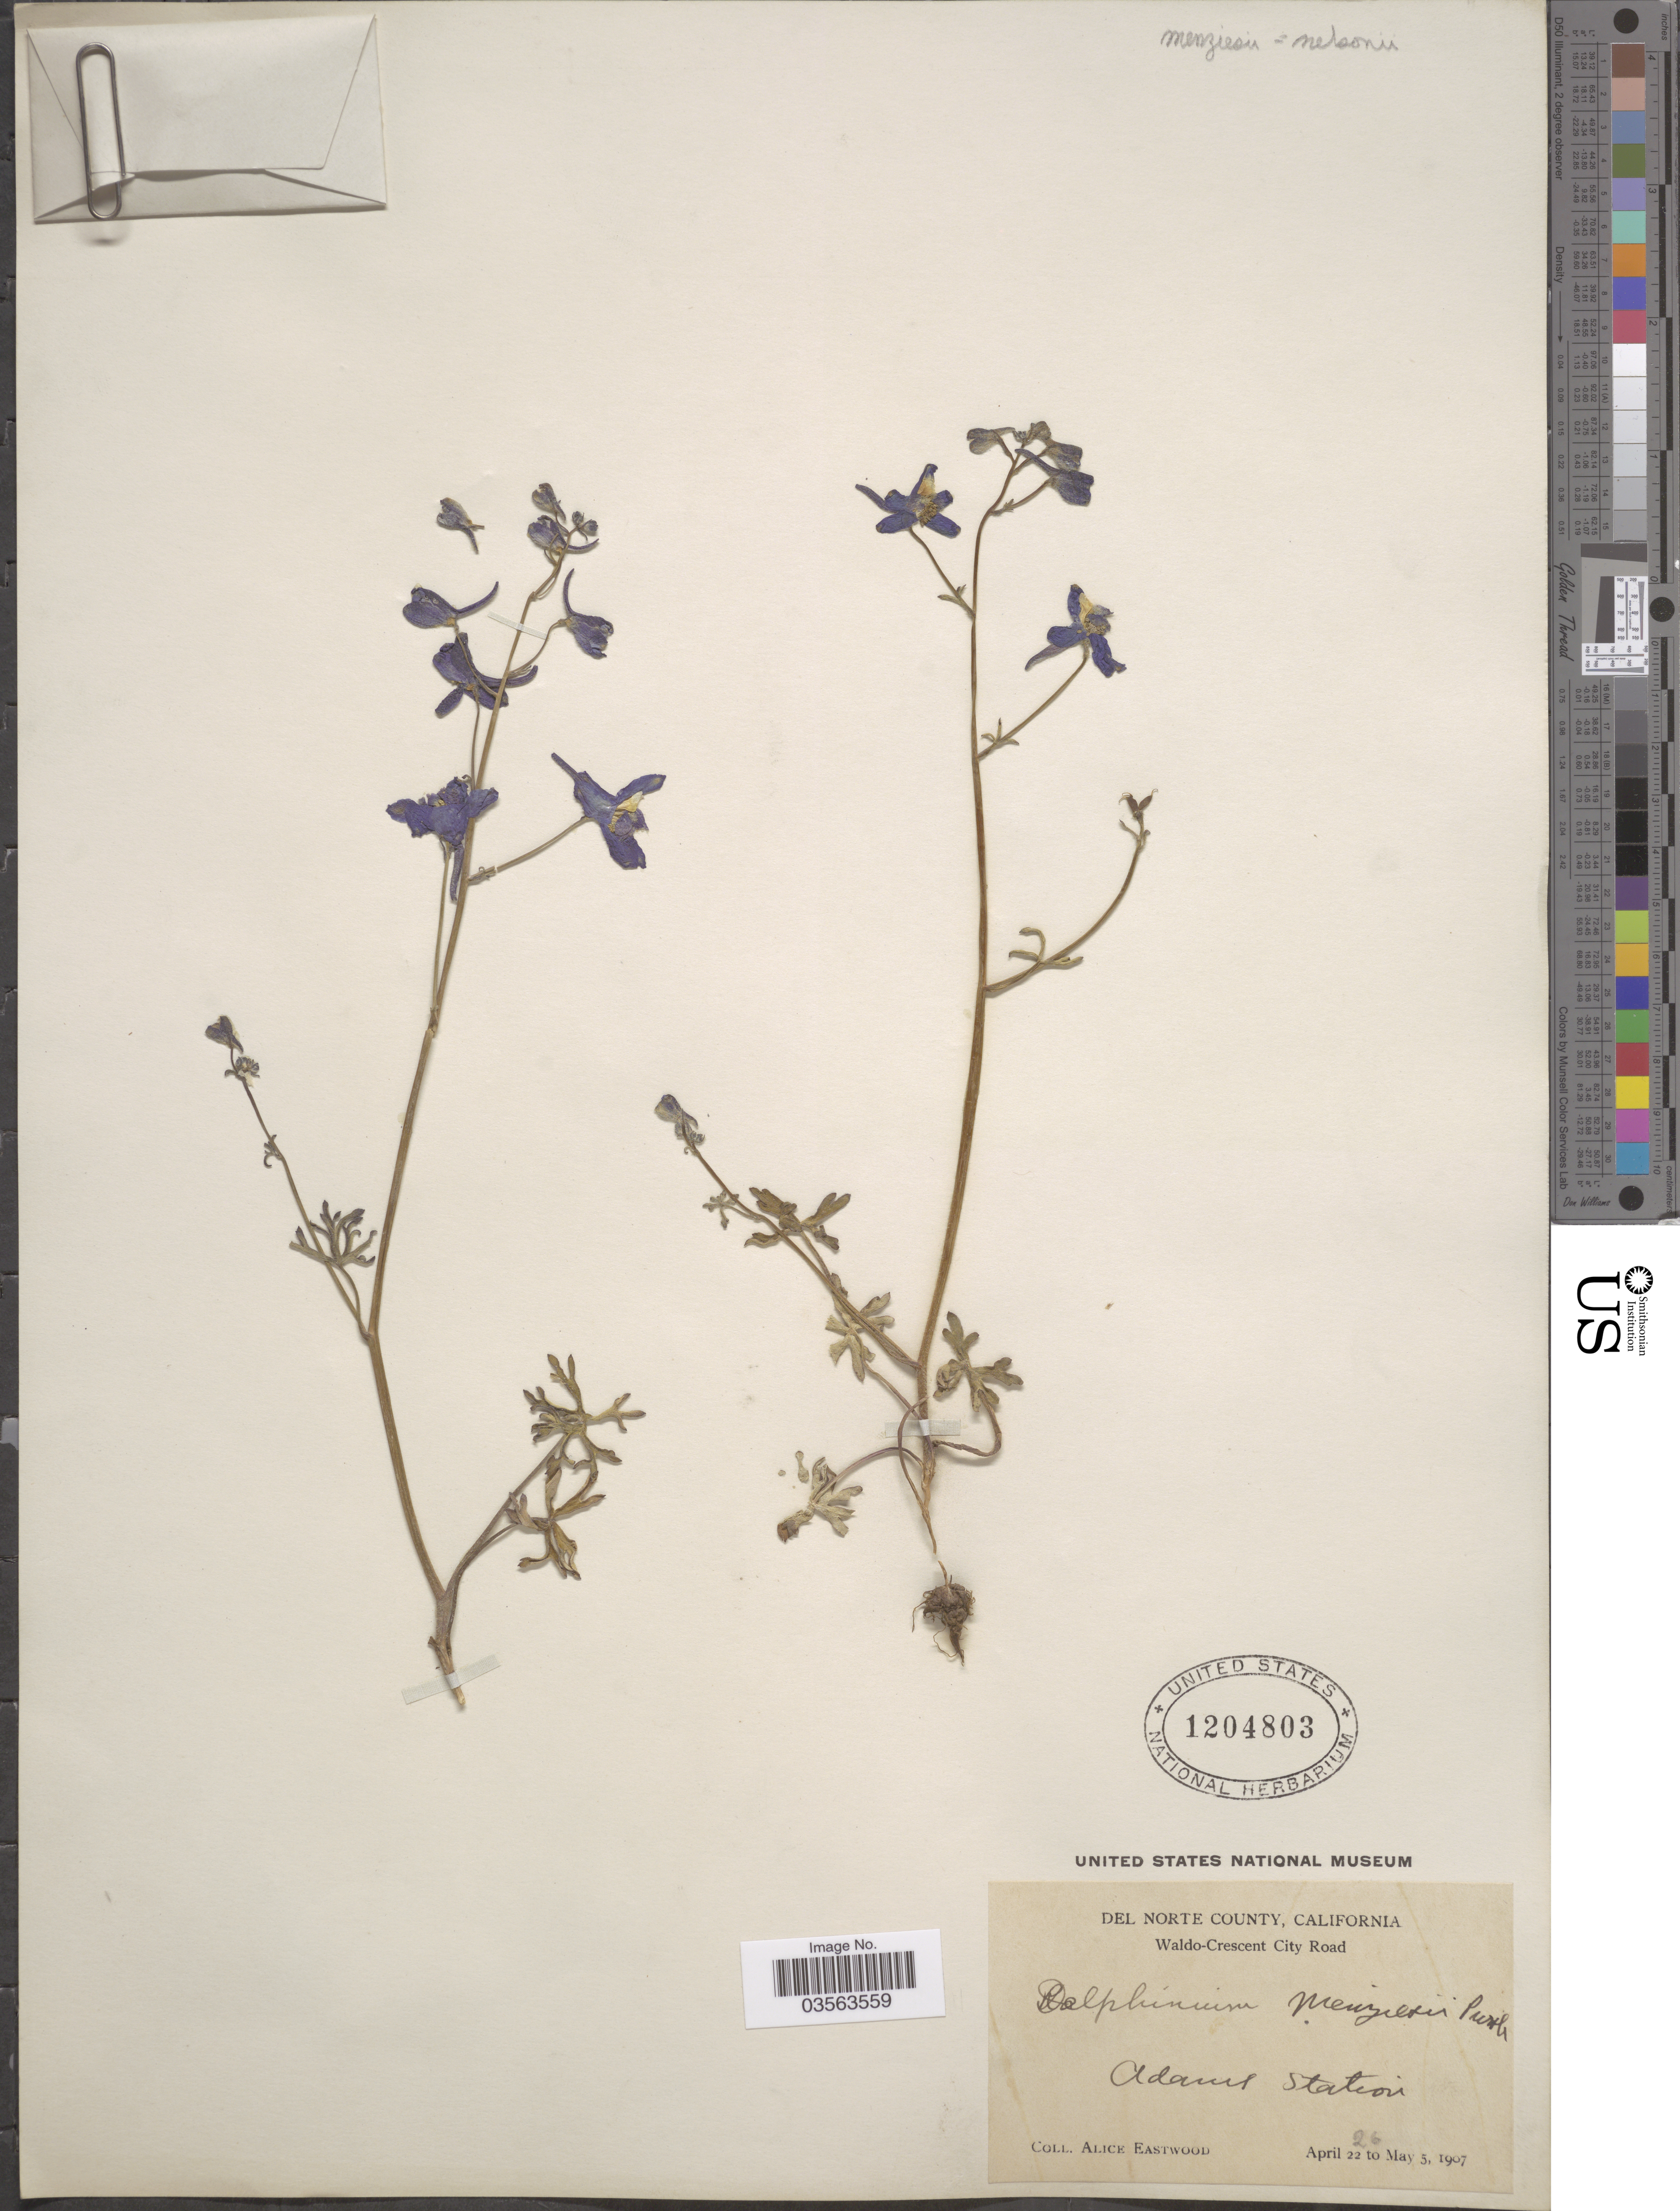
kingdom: Plantae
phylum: Tracheophyta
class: Magnoliopsida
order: Ranunculales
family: Ranunculaceae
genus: Delphinium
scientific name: Delphinium nelsonii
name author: Greene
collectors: A. Eastwood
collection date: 1907-04-22/1907-05-05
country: United States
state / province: California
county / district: Del Norte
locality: Del Norte County. Waldo-Crescent City Road. Adams Station.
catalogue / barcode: US 1204803